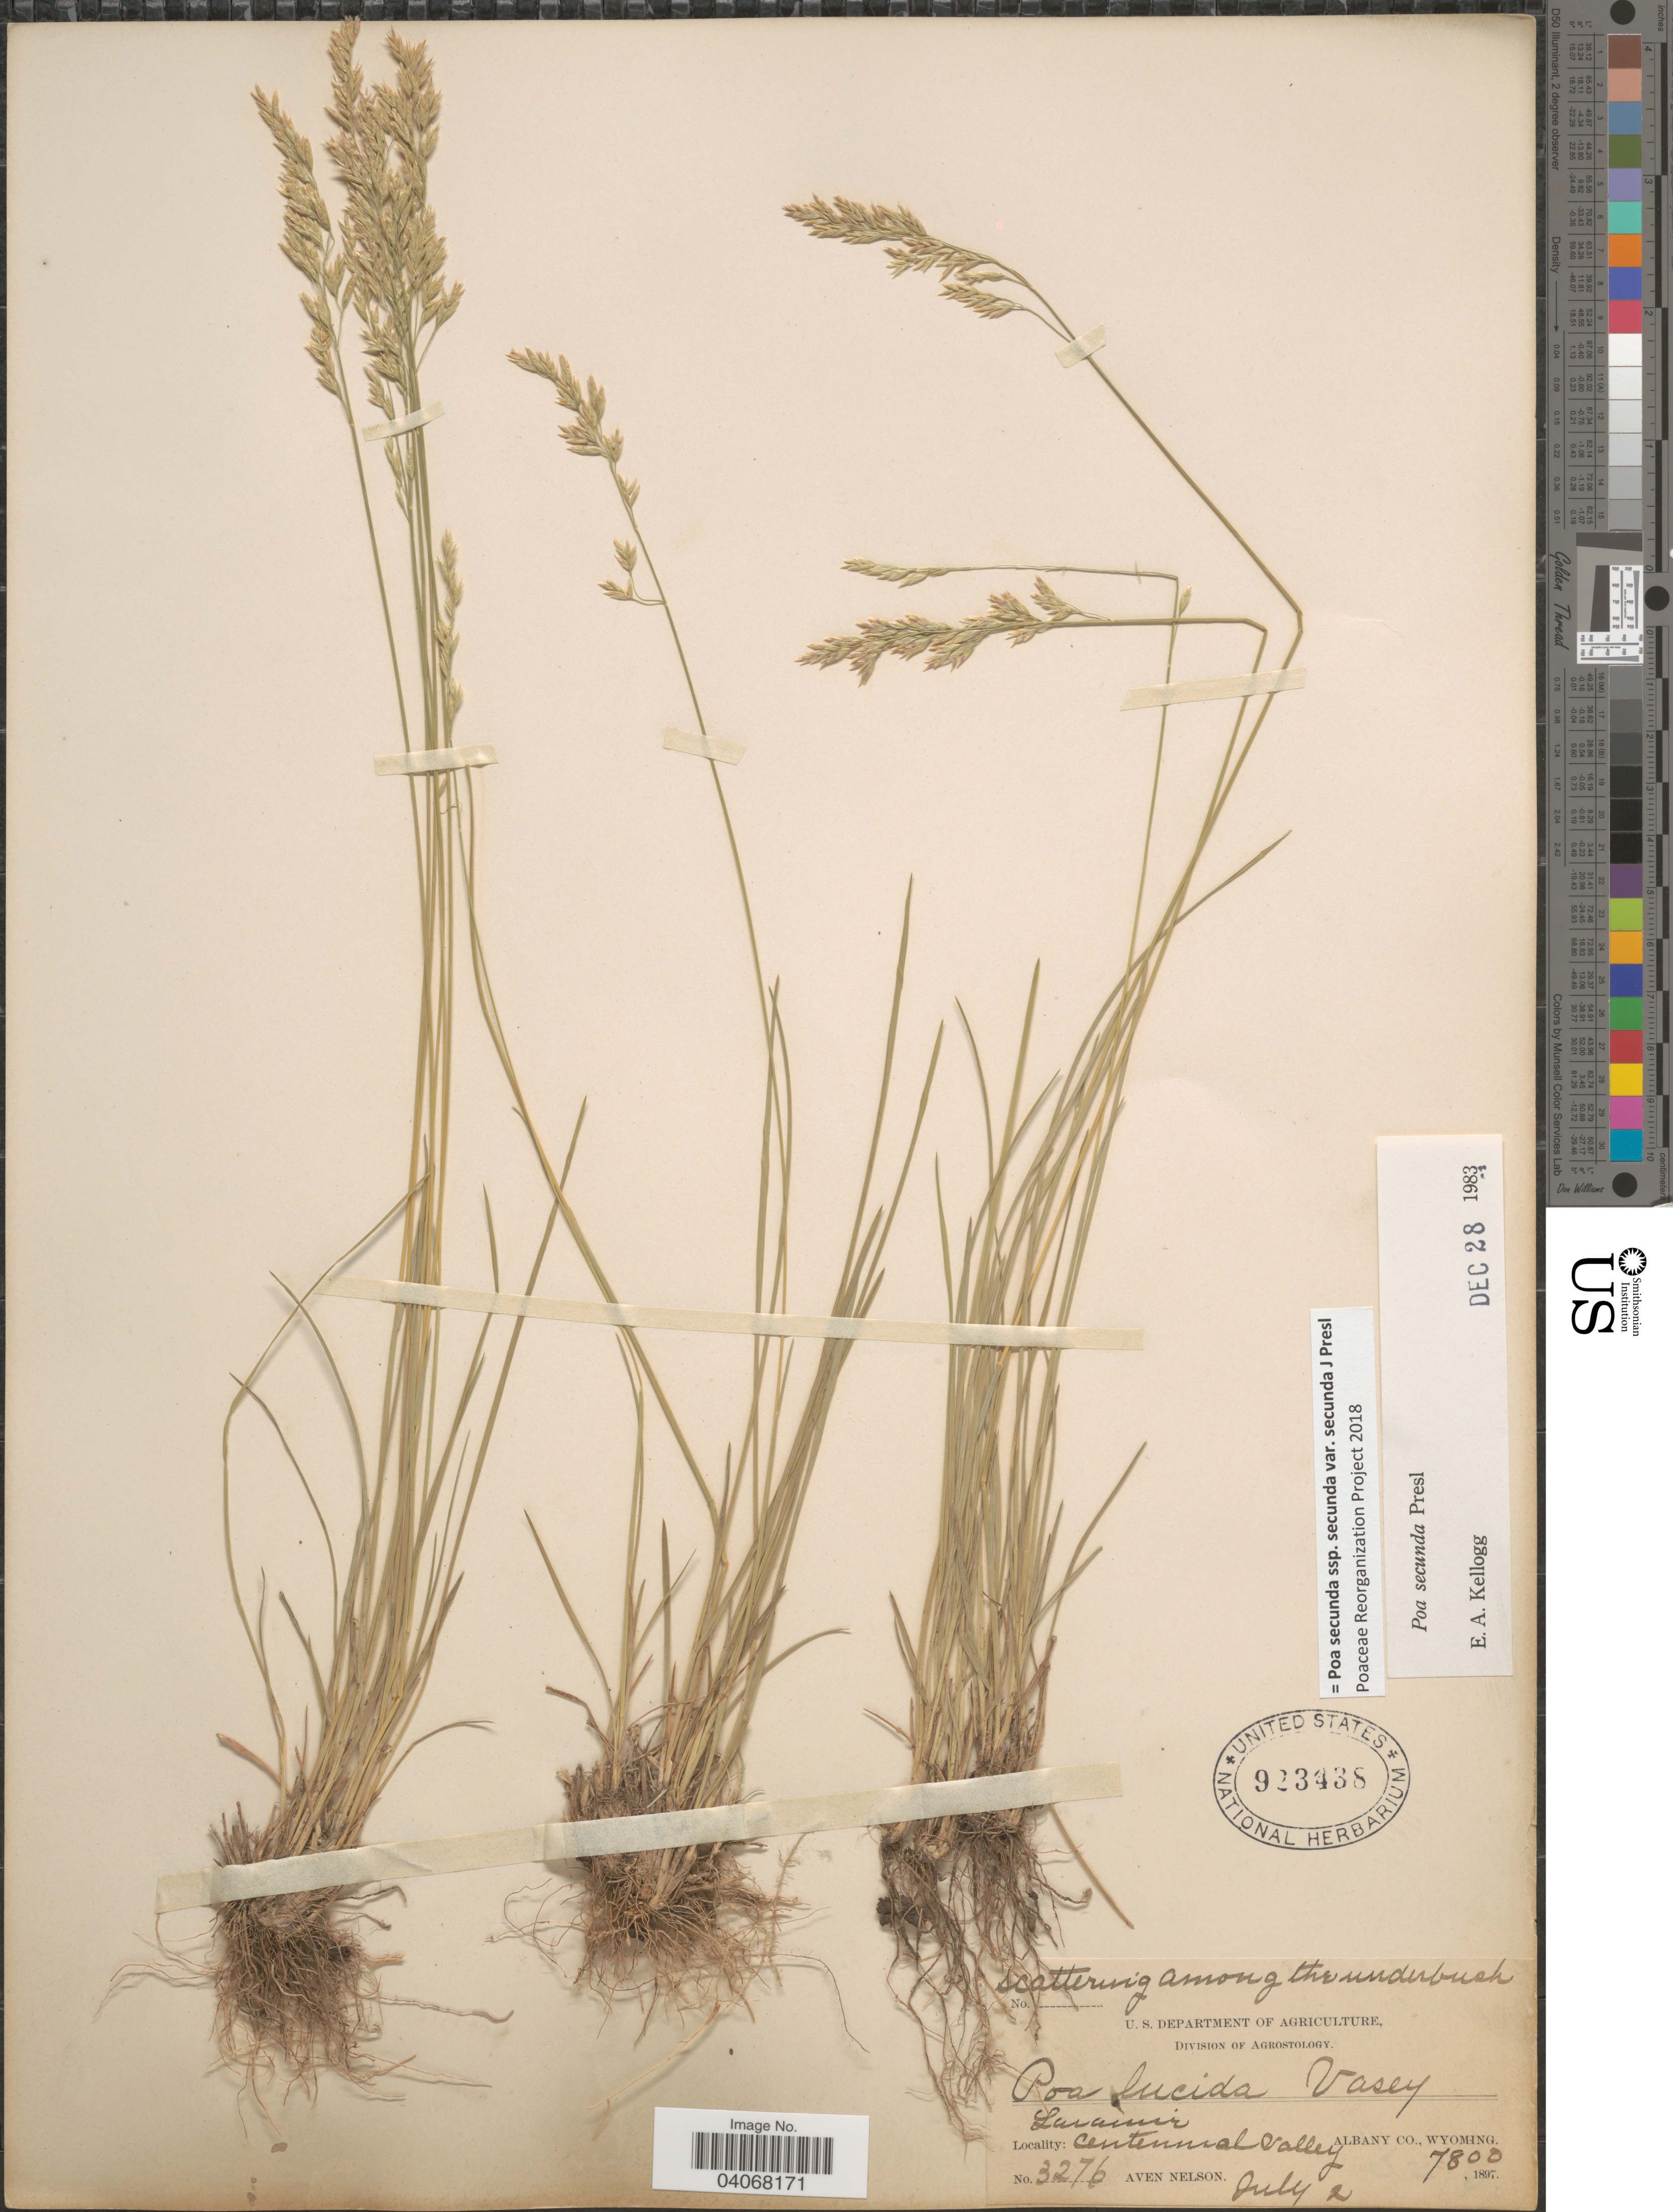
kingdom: Plantae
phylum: Tracheophyta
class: Liliopsida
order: Poales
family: Poaceae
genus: Poa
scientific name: Poa secunda subsp. secunda var. secunda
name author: J. Presl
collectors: A. Nelson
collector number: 3276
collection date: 1897-07-02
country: United States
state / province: Wyoming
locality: Laramie. Centennial Valley. Albany Co.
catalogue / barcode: US 923438